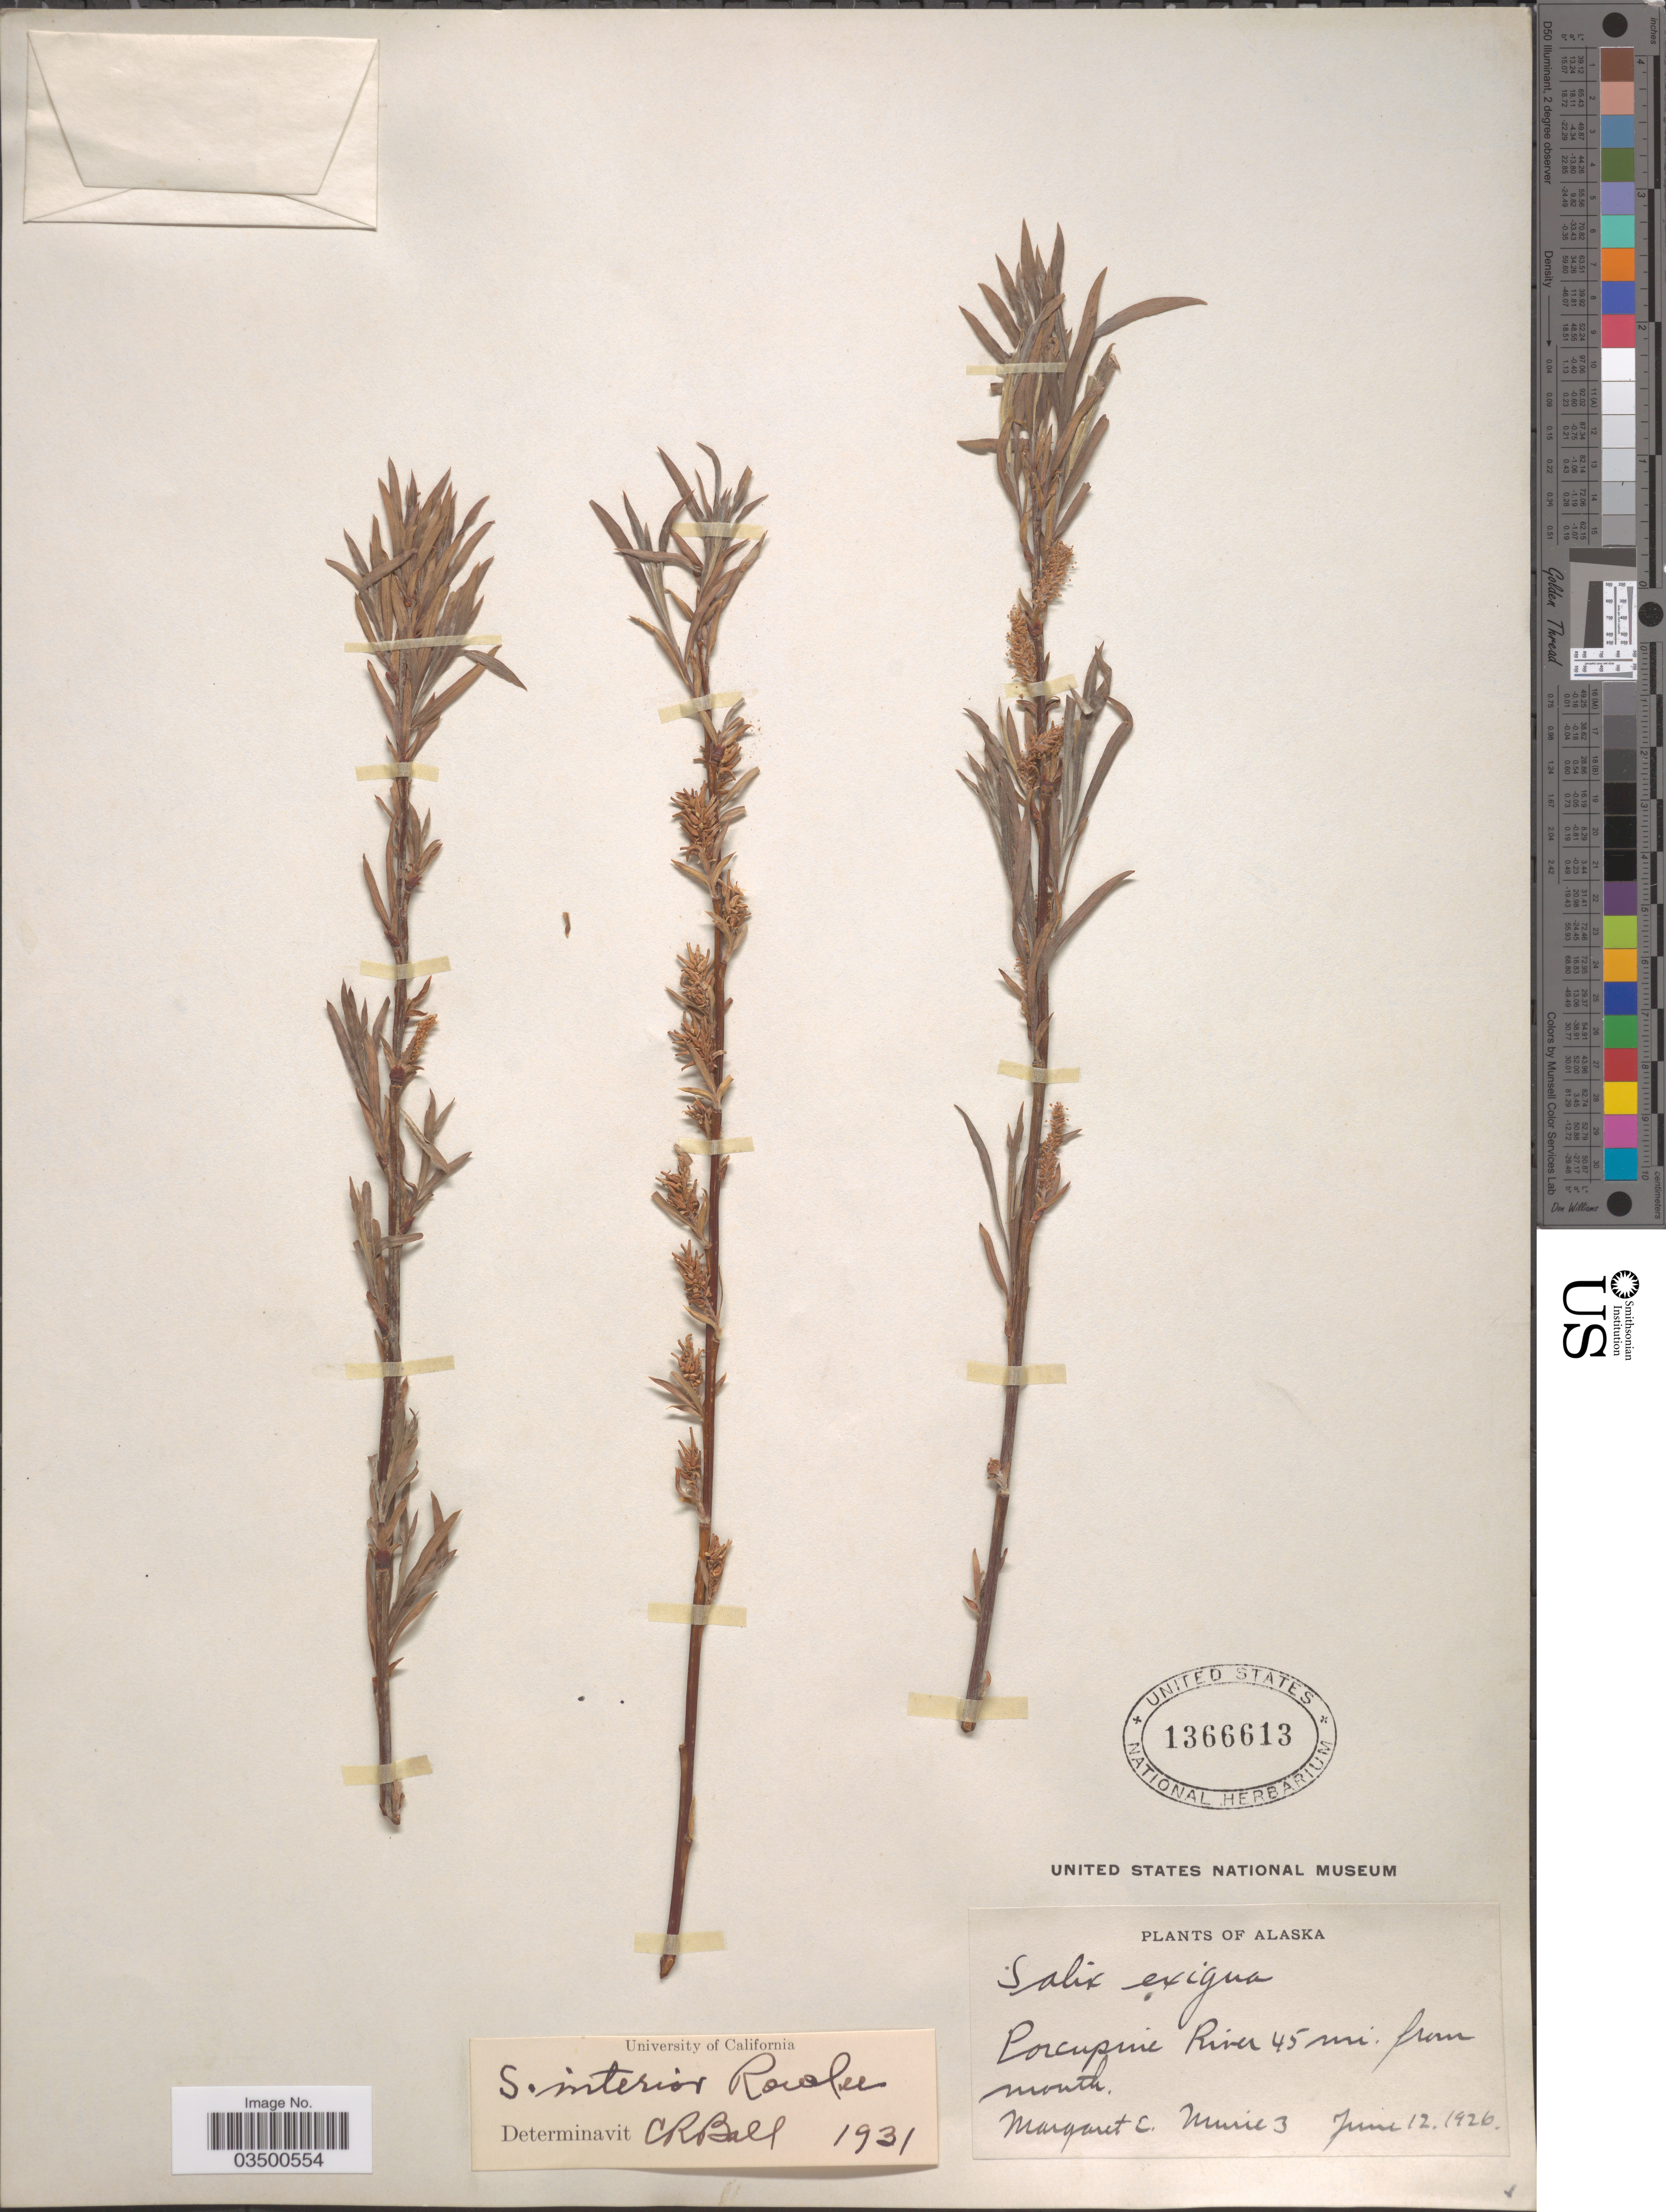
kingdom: Plantae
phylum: Tracheophyta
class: Magnoliopsida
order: Malpighiales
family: Salicaceae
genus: Salix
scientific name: Salix interior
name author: Rowlee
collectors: M. Murie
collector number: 3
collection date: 1926-06-12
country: United States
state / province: Alaska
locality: Porcupine River 45 mi. from mouth.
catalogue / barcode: US 1366613